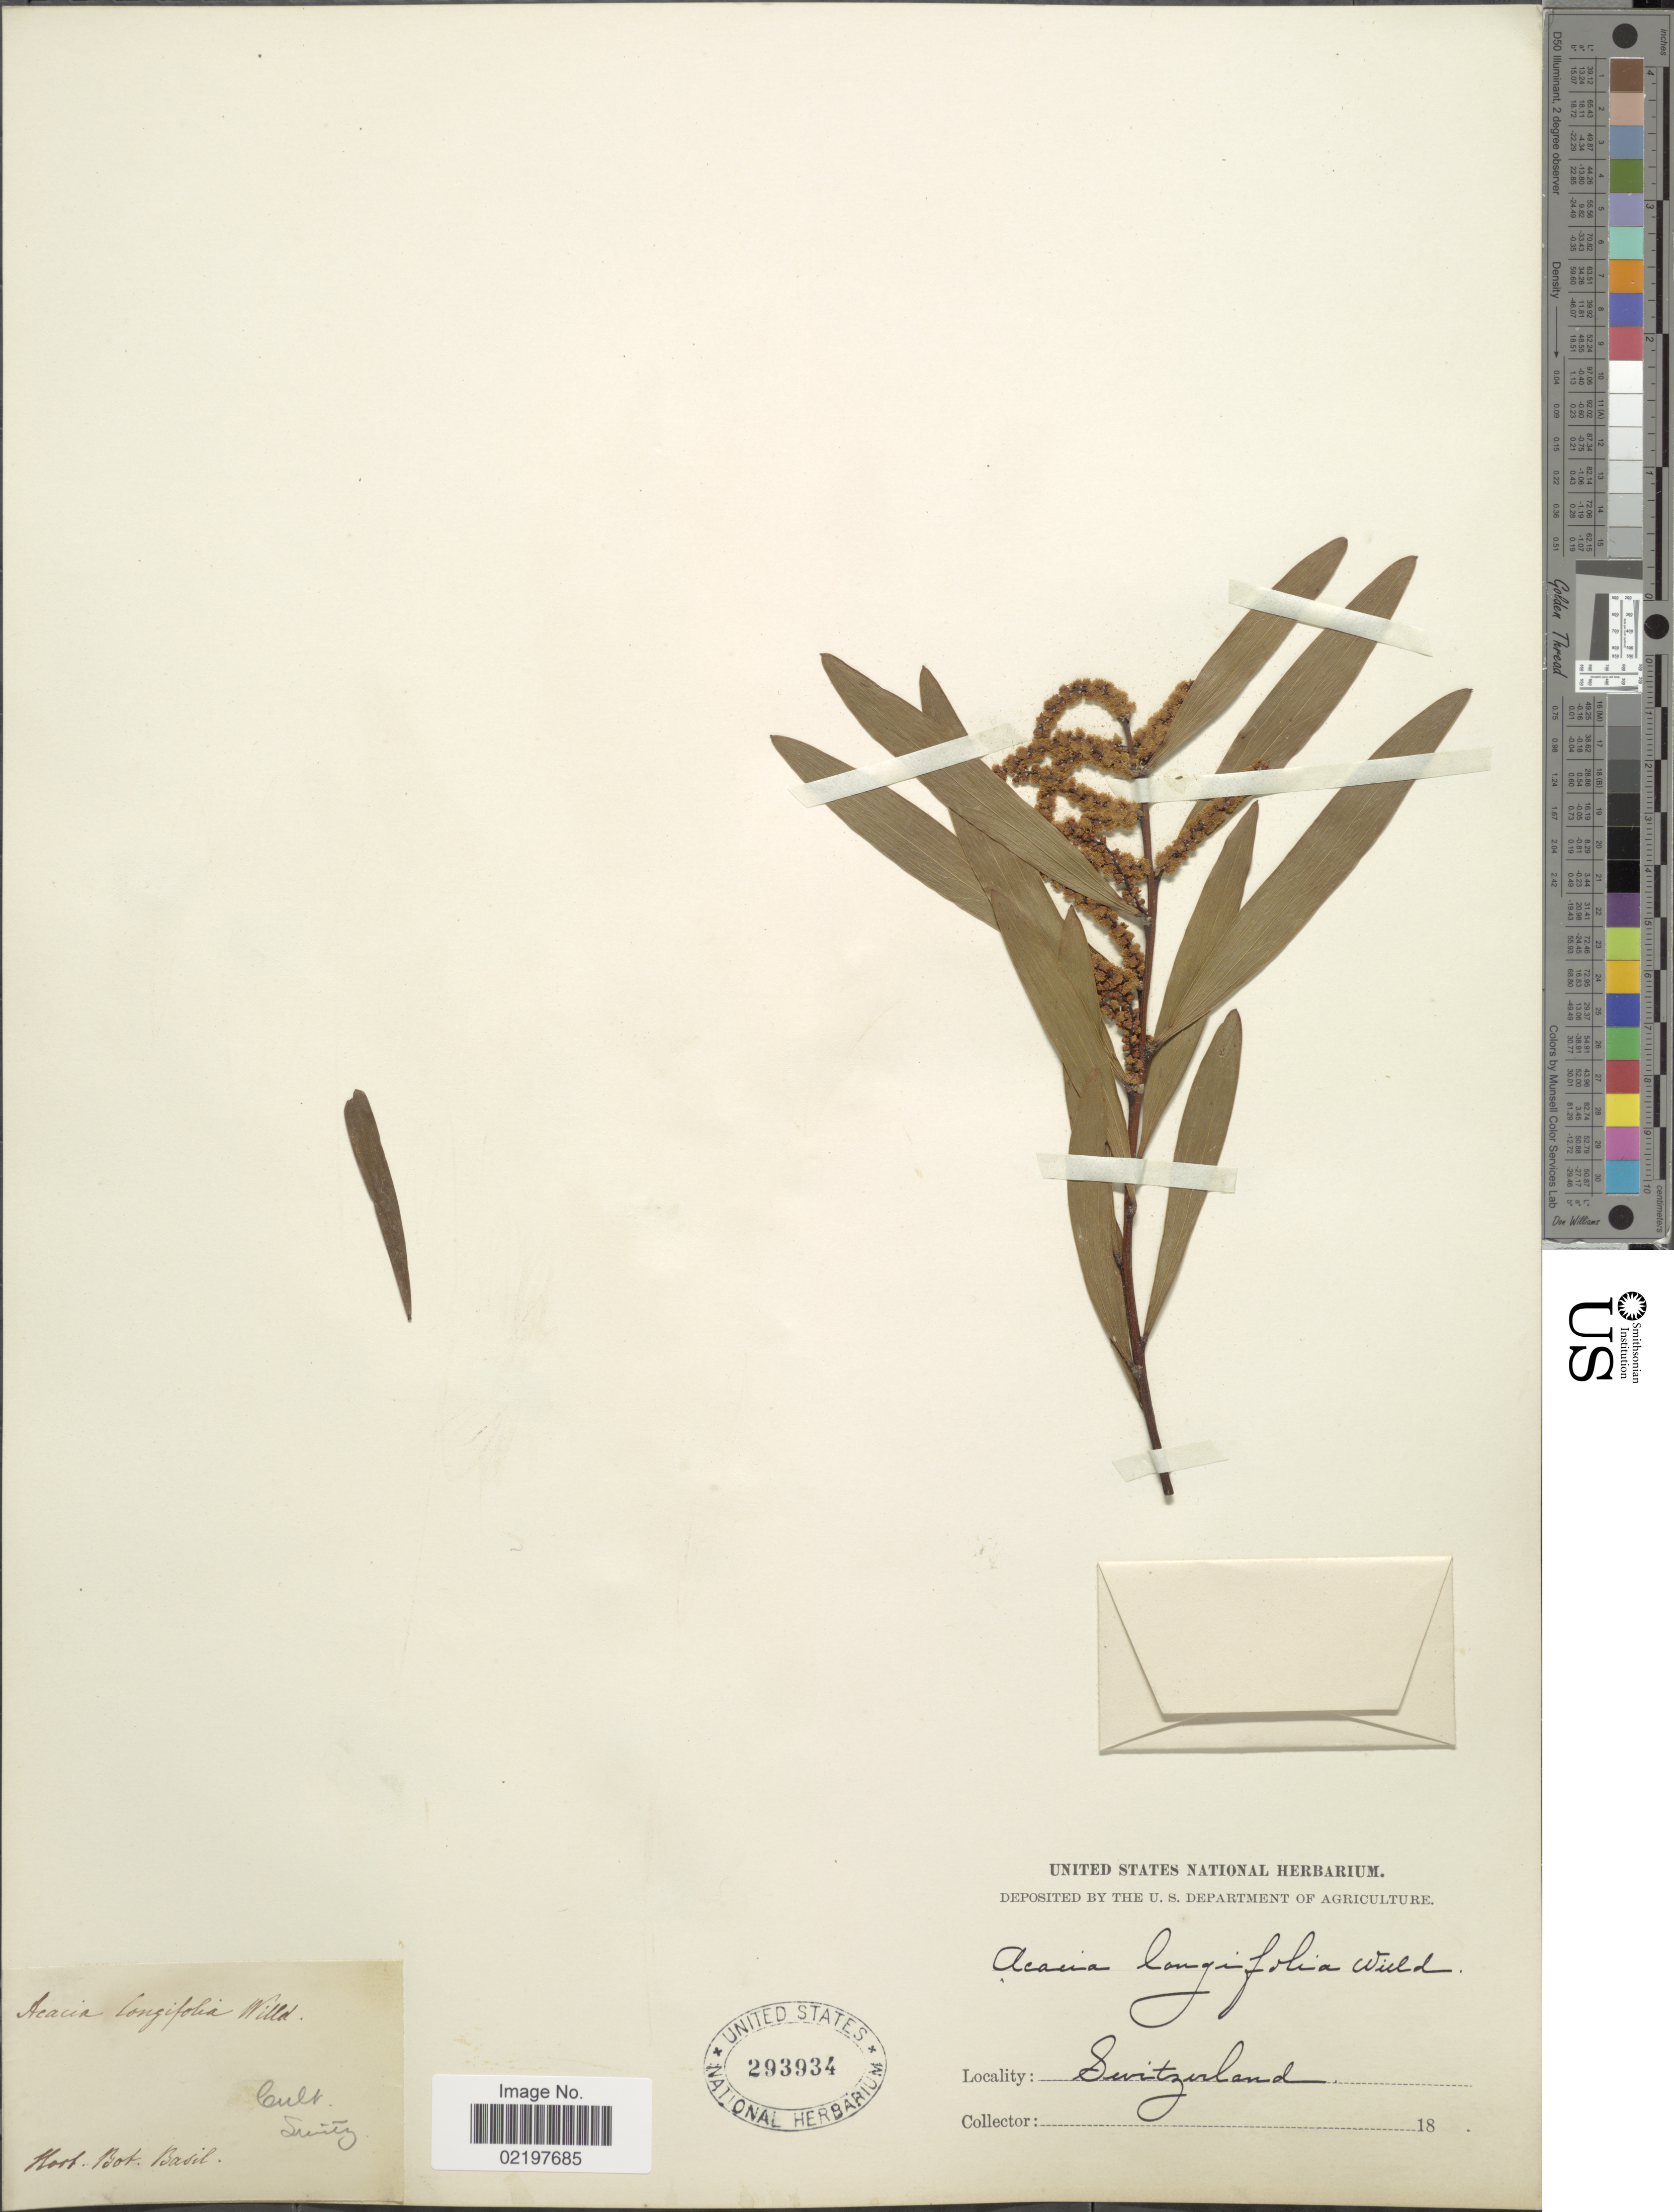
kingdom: Plantae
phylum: Tracheophyta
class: Magnoliopsida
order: Fabales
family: Fabaceae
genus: Acacia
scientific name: Acacia longifolia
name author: (Andrews) Willd.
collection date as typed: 18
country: Switzerland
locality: Hort Bot. Basil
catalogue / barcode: US 293934